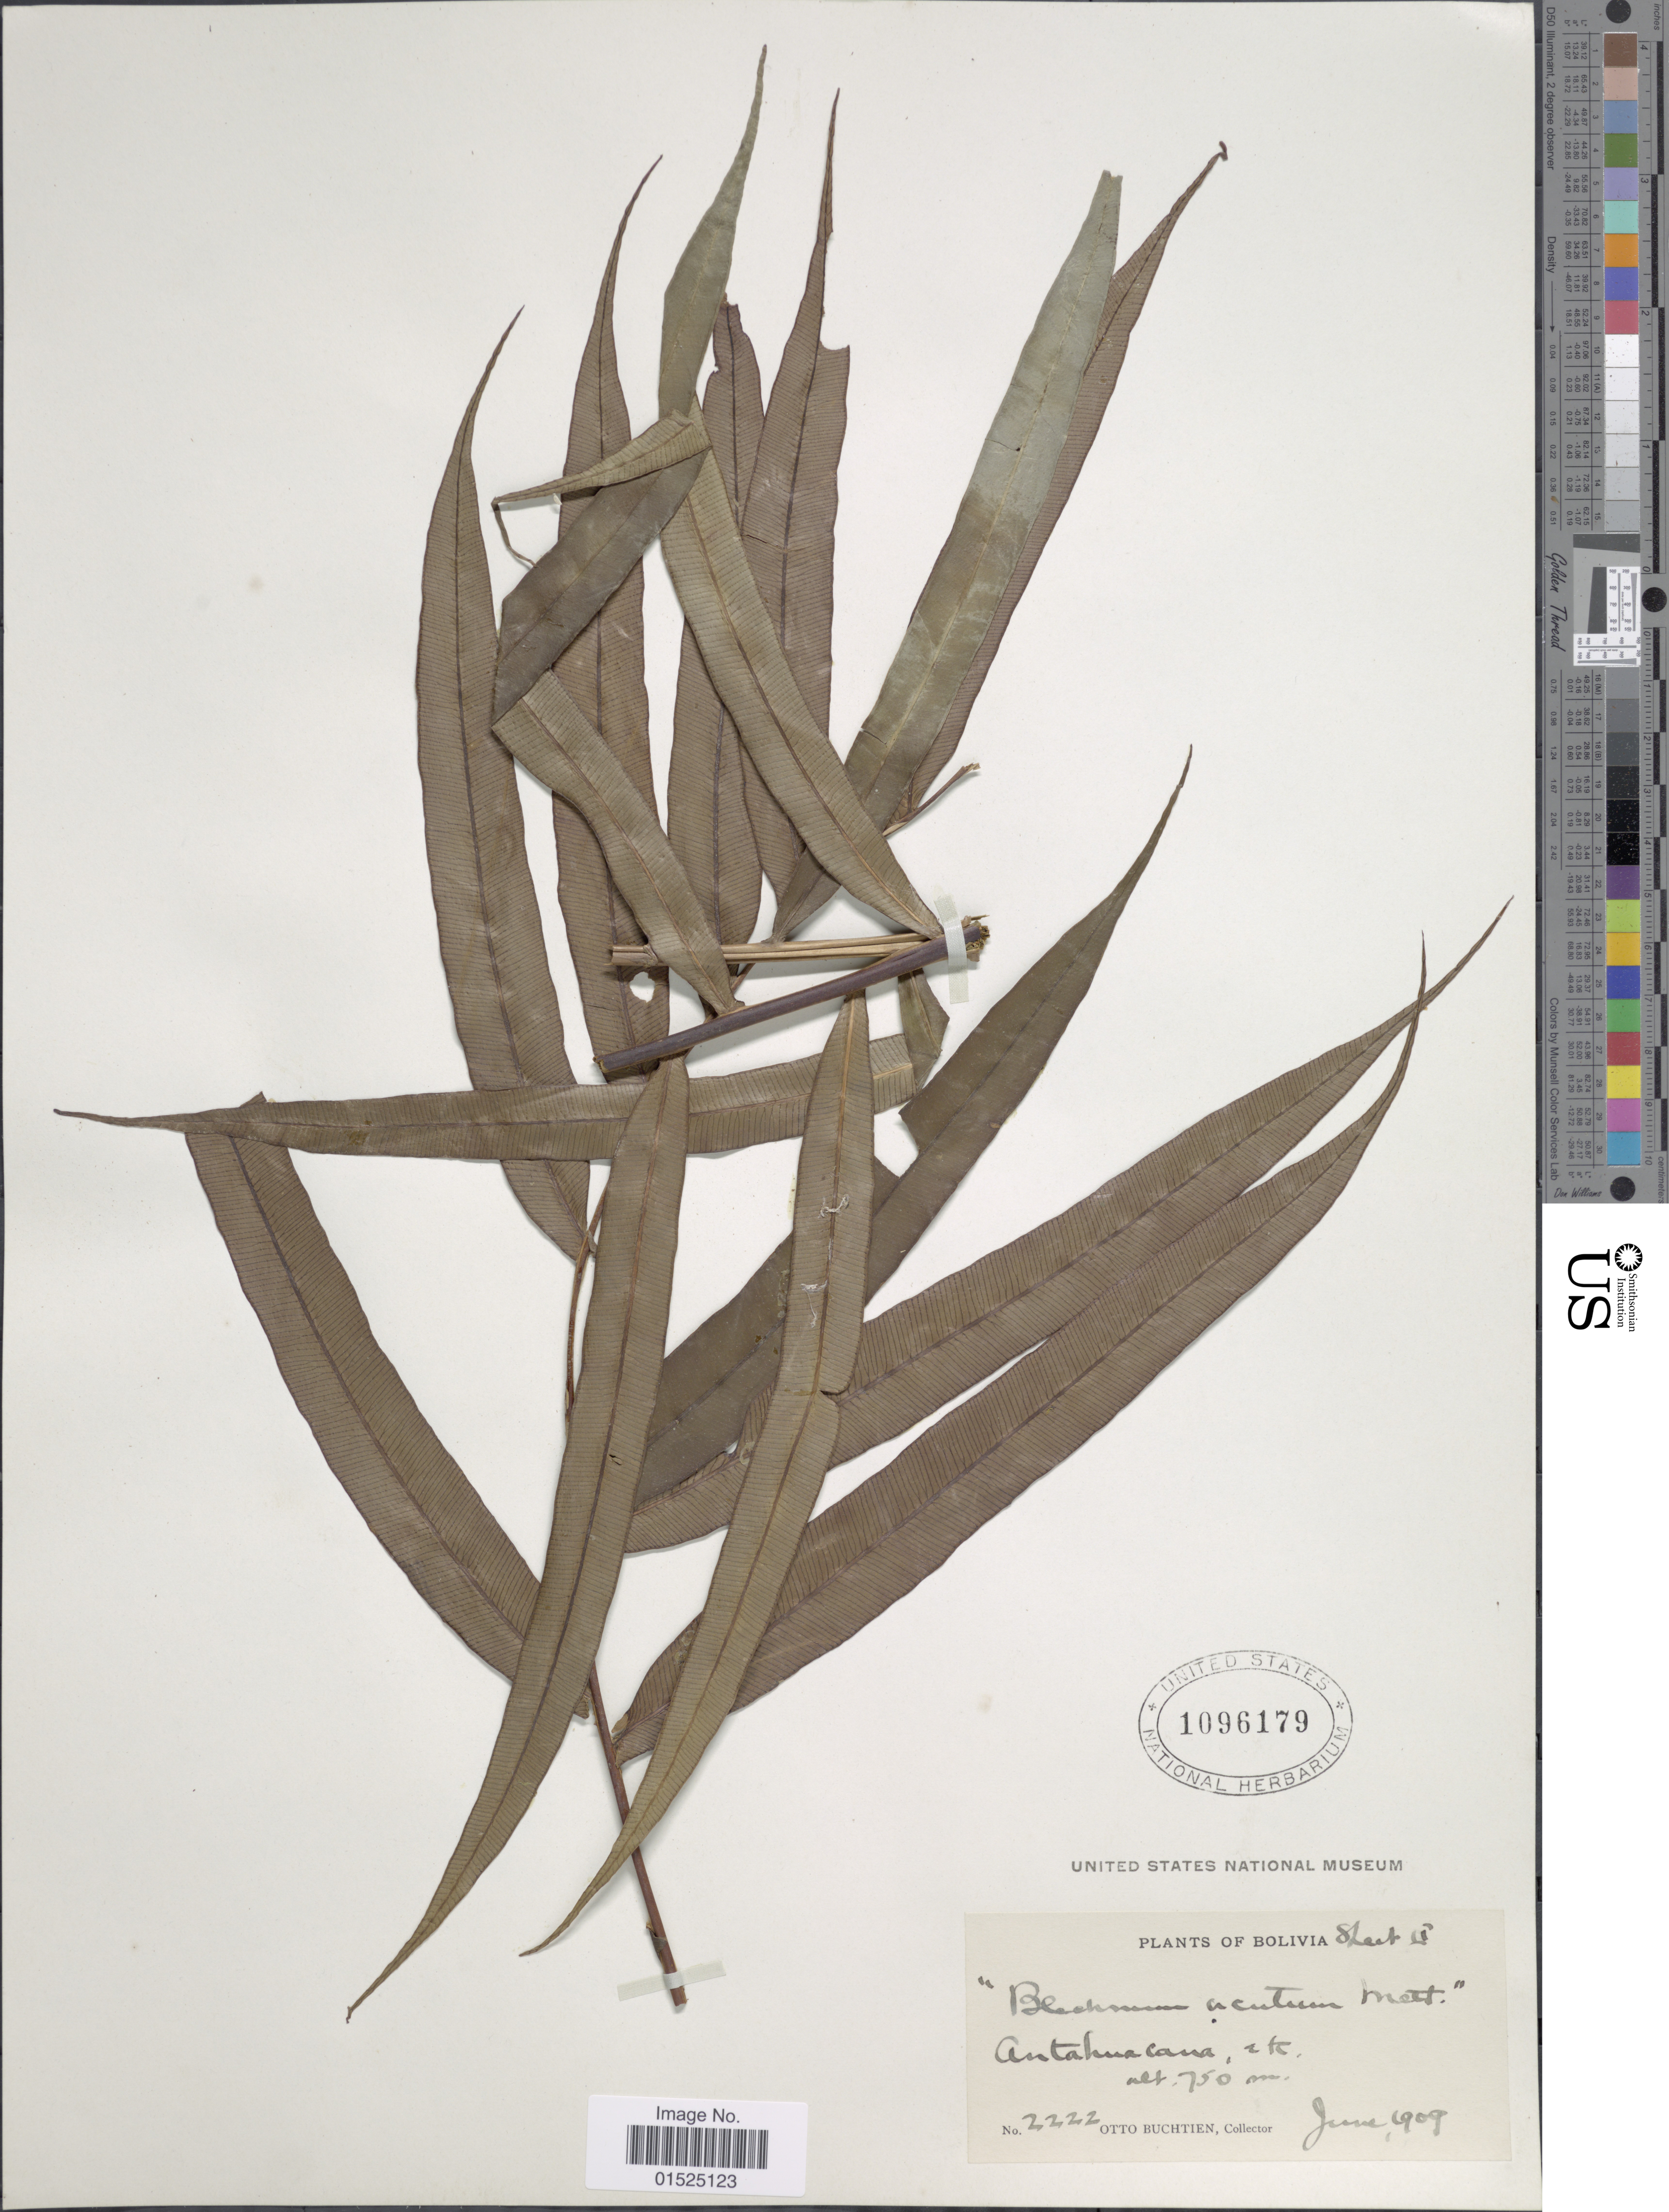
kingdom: Plantae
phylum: Tracheophyta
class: Polypodiopsida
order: Polypodiales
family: Blechnaceae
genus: Blechnum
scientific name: Blechnum acutum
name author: (Desv.) Mett.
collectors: O. Buchtien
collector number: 2222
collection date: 1909-06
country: Bolivia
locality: Antahuacana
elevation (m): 750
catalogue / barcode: US 1096179